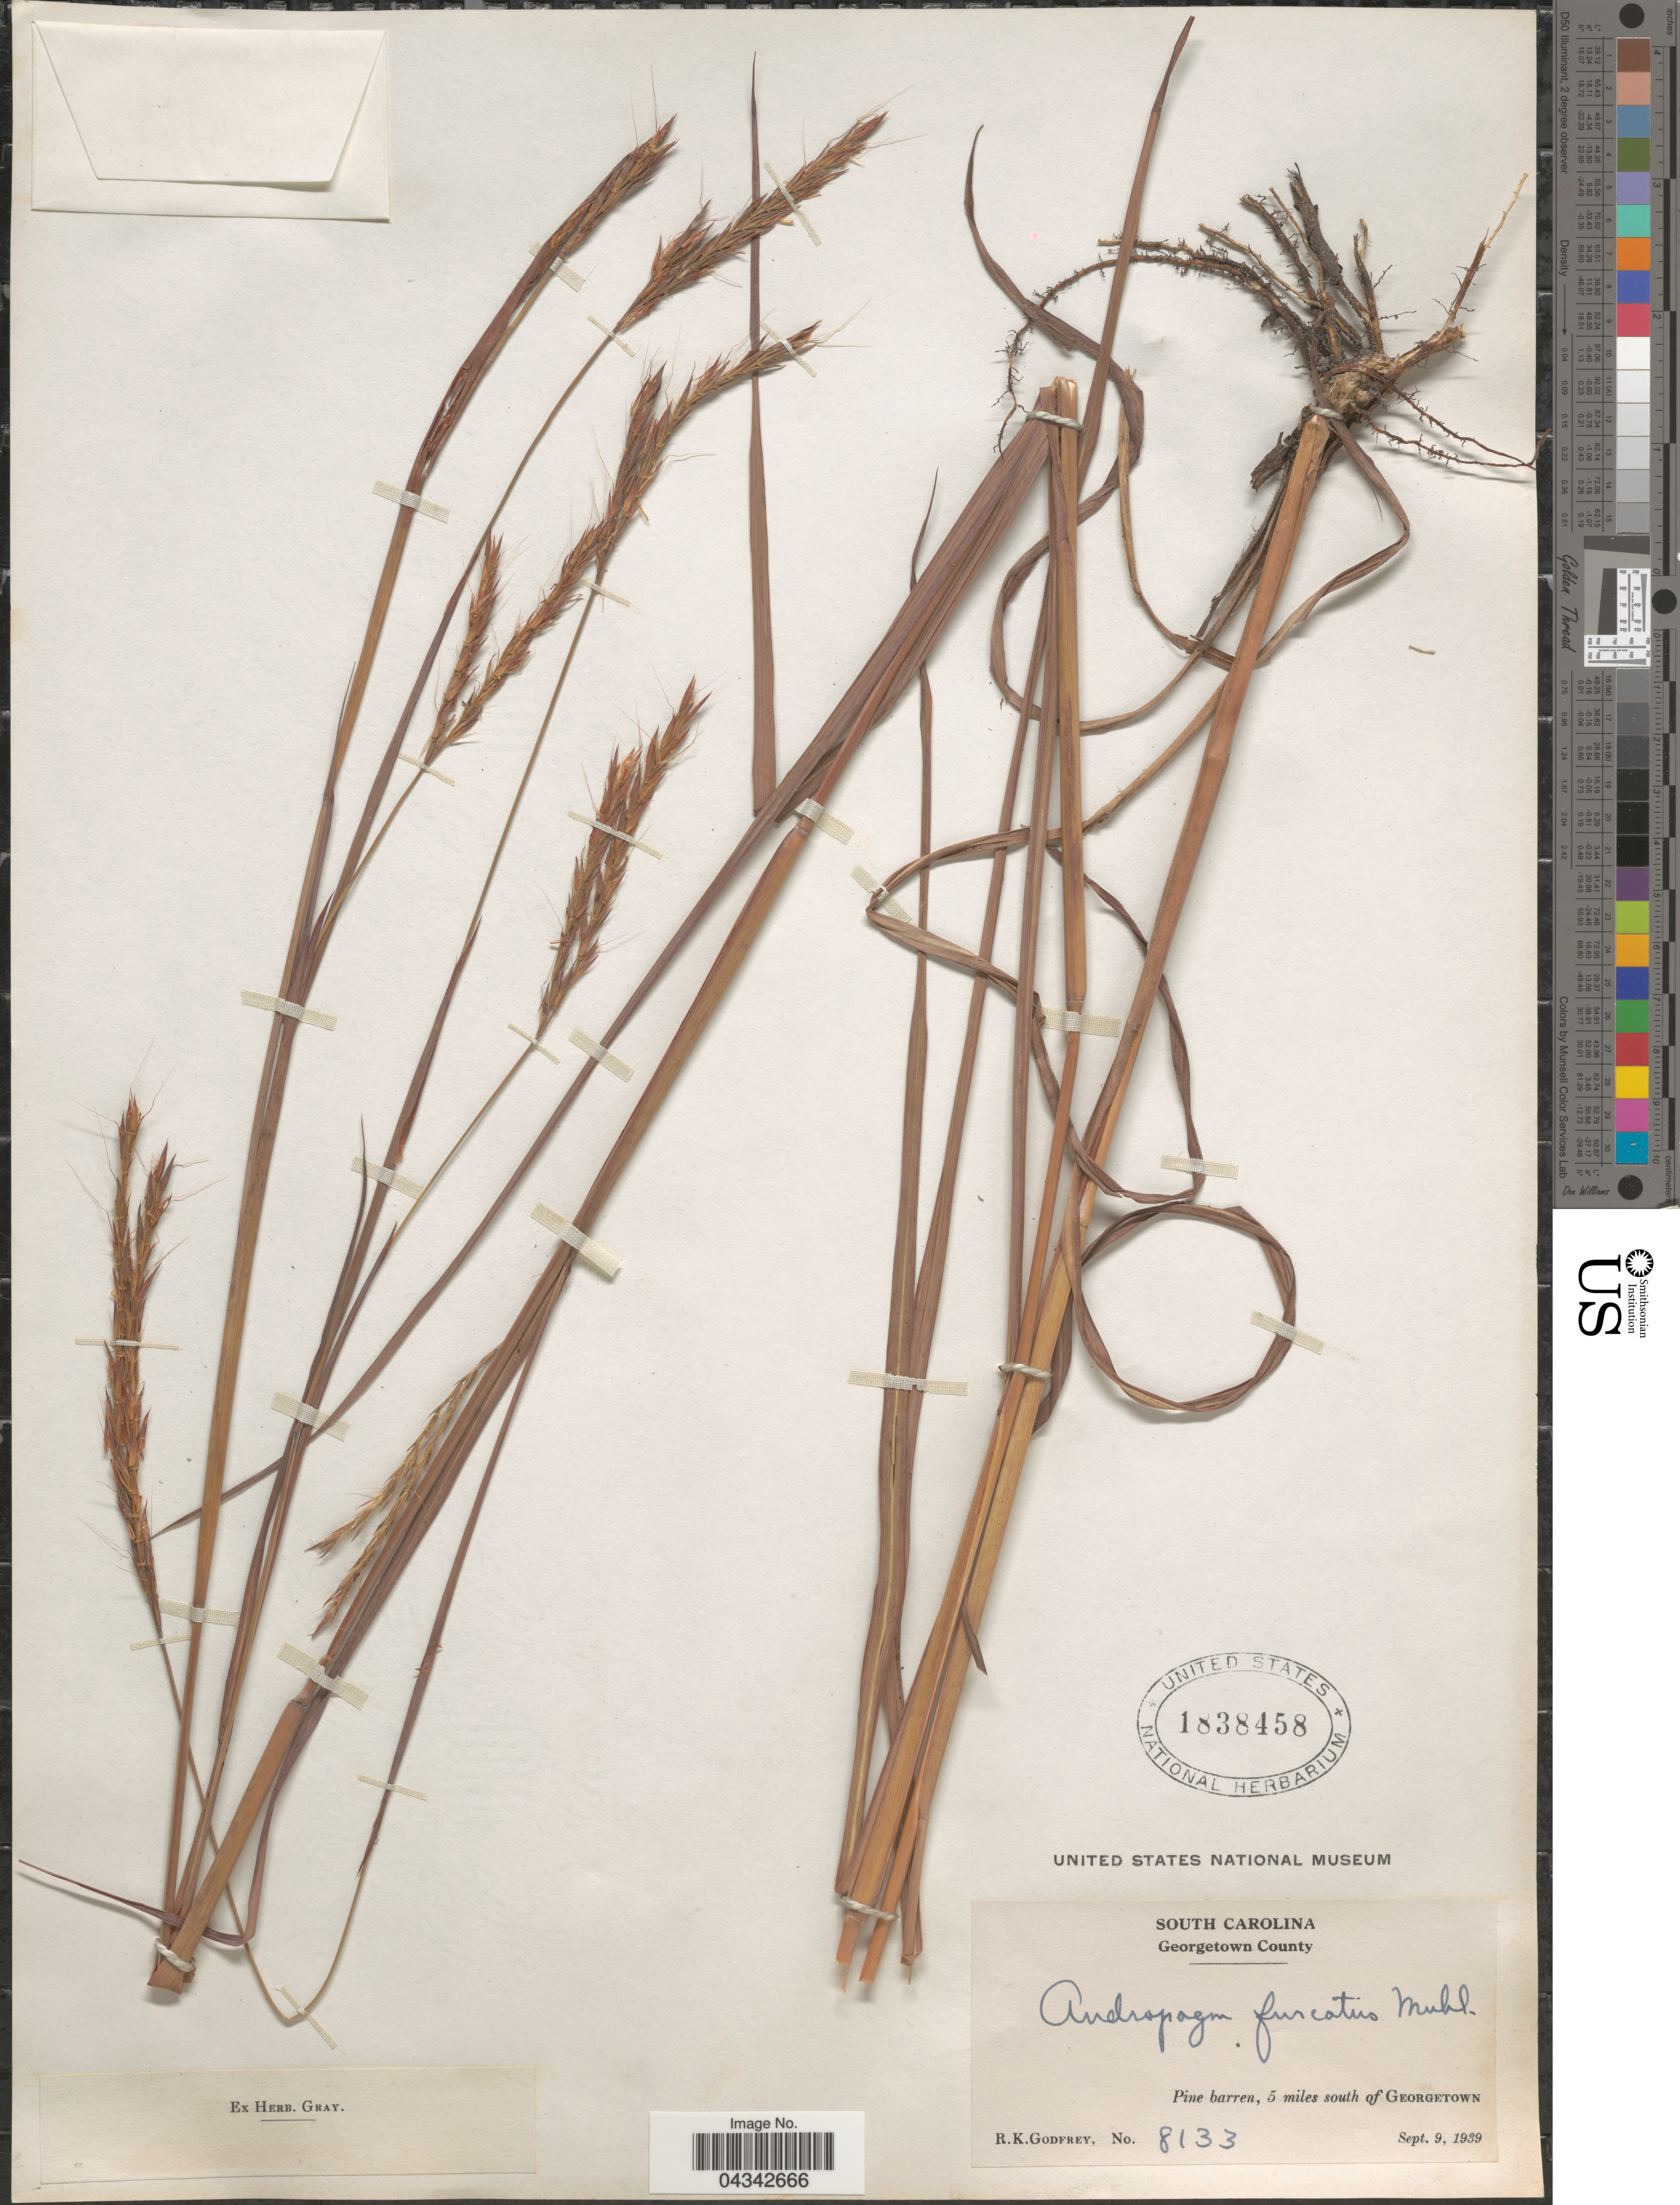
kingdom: Plantae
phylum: Tracheophyta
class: Liliopsida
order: Poales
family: Poaceae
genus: Andropogon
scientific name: Andropogon gerardii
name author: Vitman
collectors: R. K. Godfrey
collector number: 8133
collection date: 1939-09-09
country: United States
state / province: South Carolina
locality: Georgetown County. 5 miles south of Georgetown.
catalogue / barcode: US 1838458